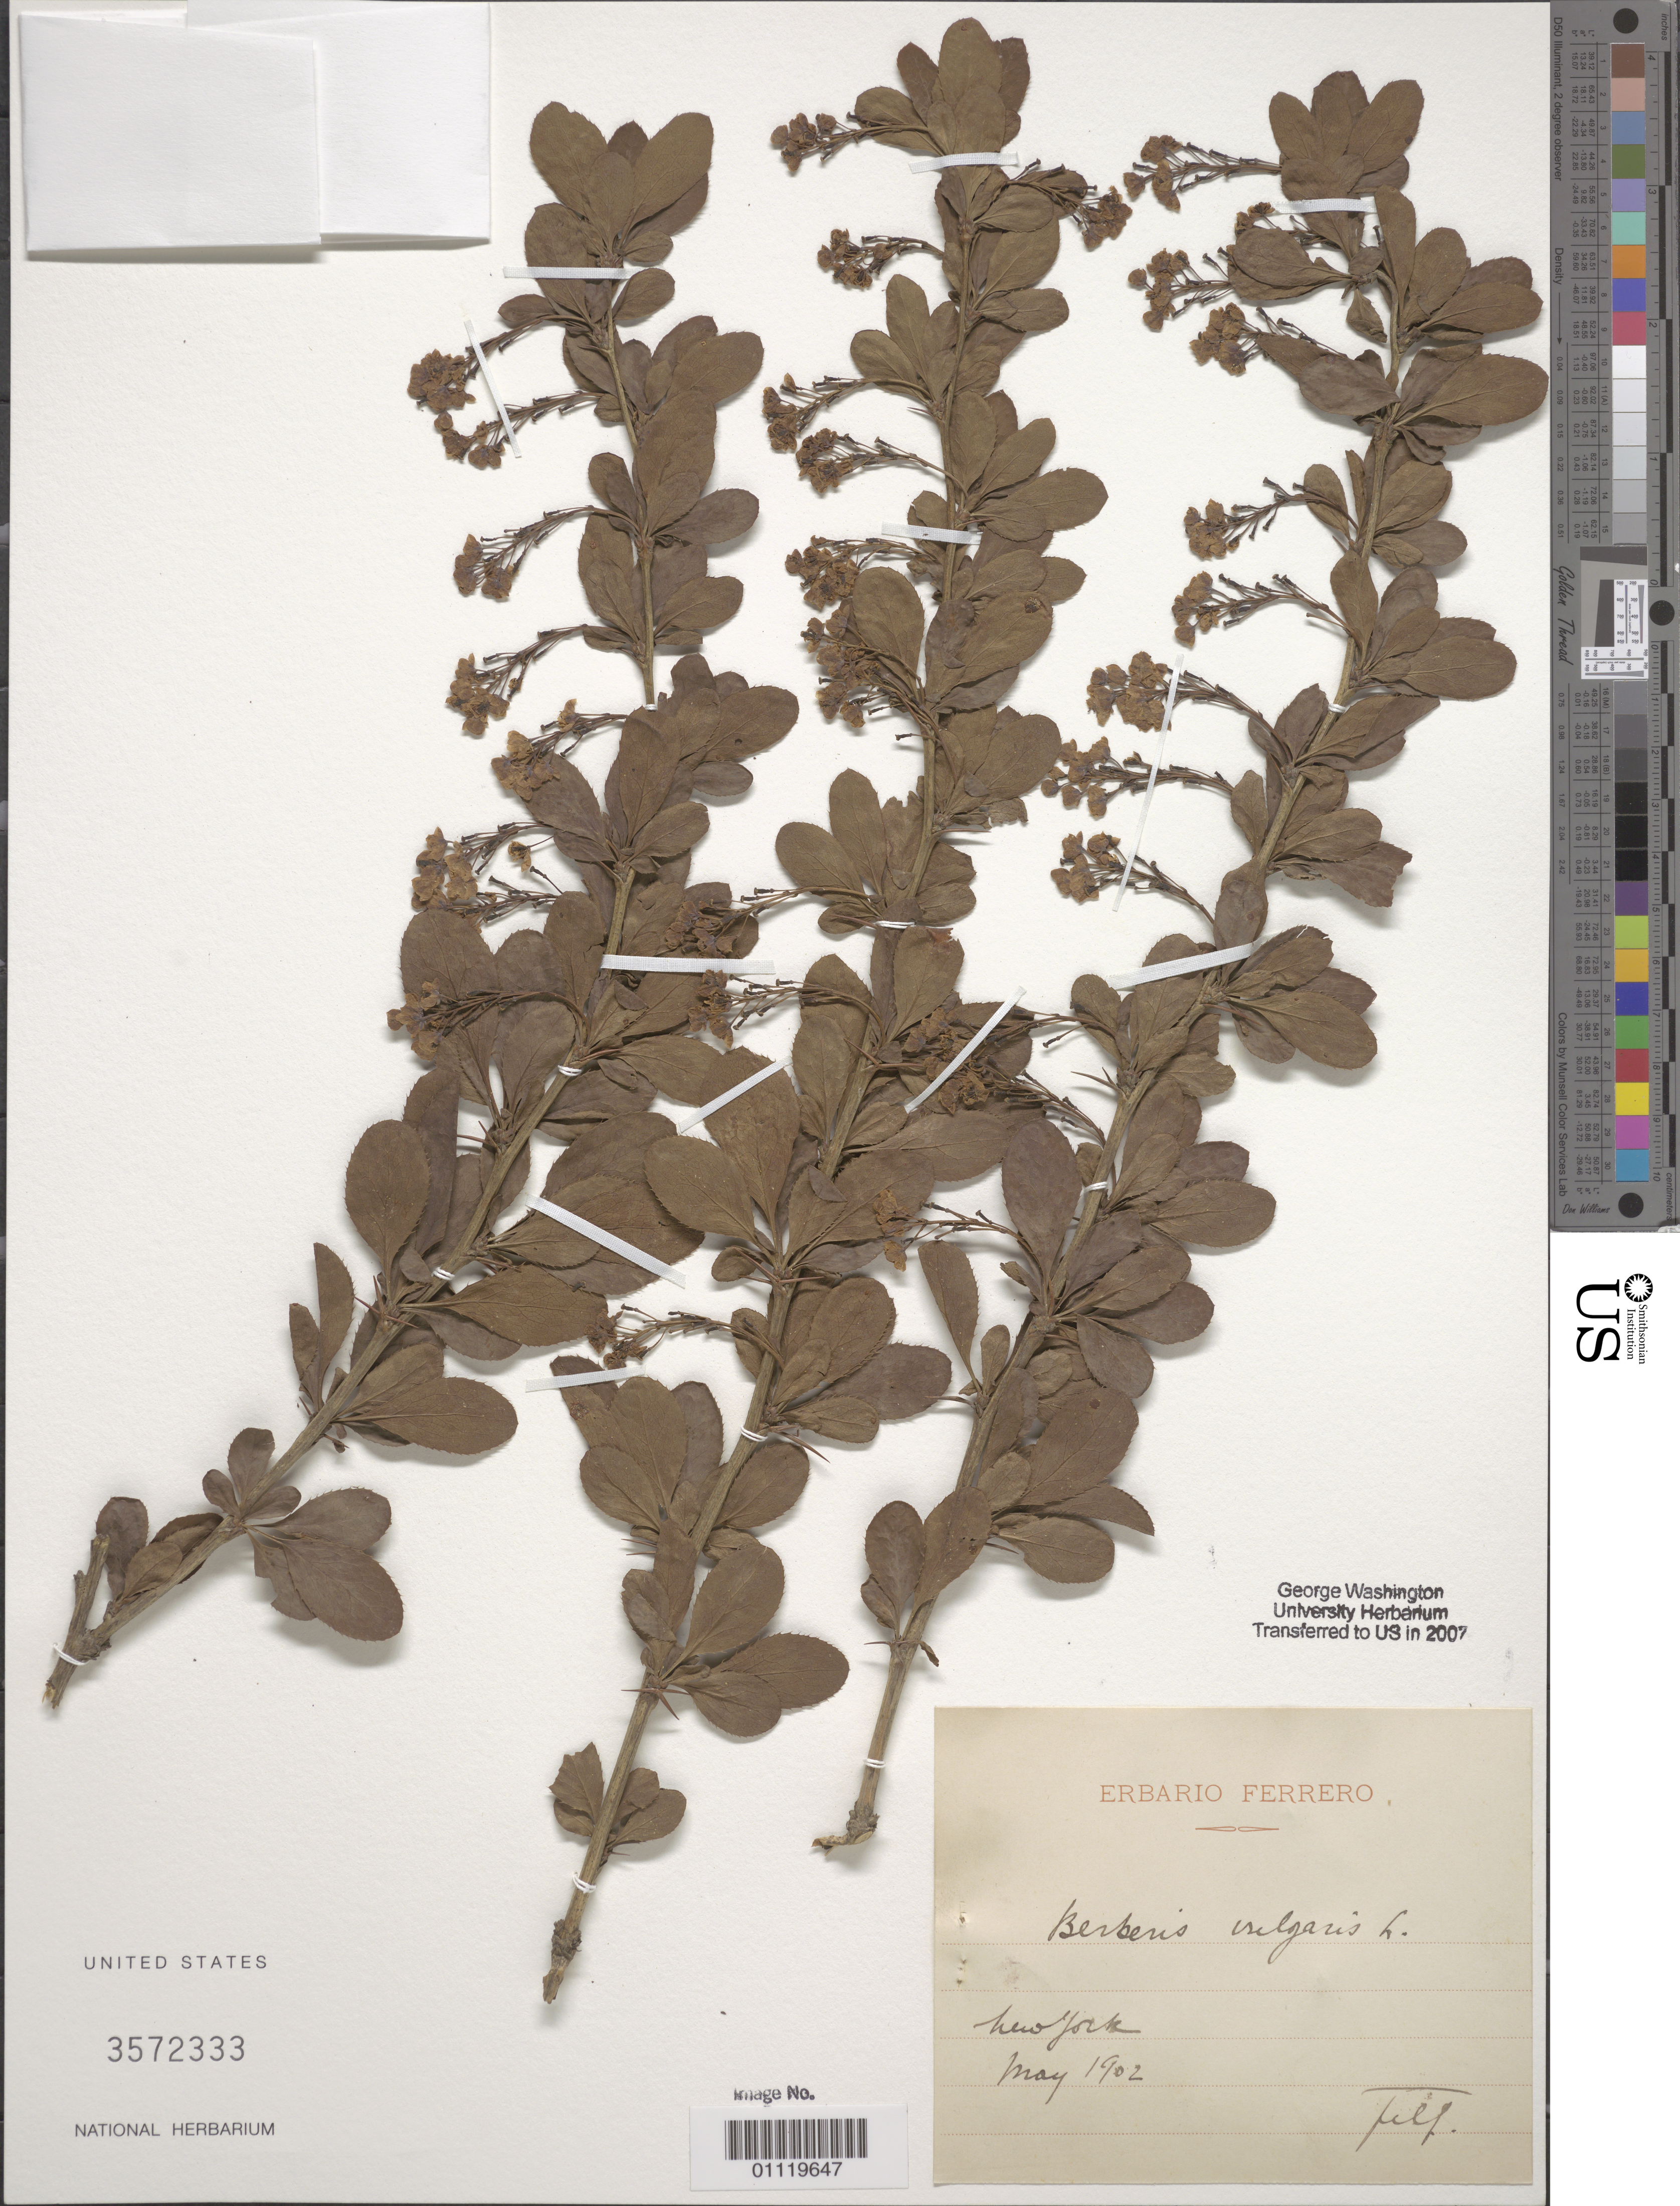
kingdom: Plantae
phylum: Tracheophyta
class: Magnoliopsida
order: Ranunculales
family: Berberidaceae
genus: Berberis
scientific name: Berberis vulgaris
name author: L.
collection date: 1902-05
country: United States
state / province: New York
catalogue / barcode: US 3572333